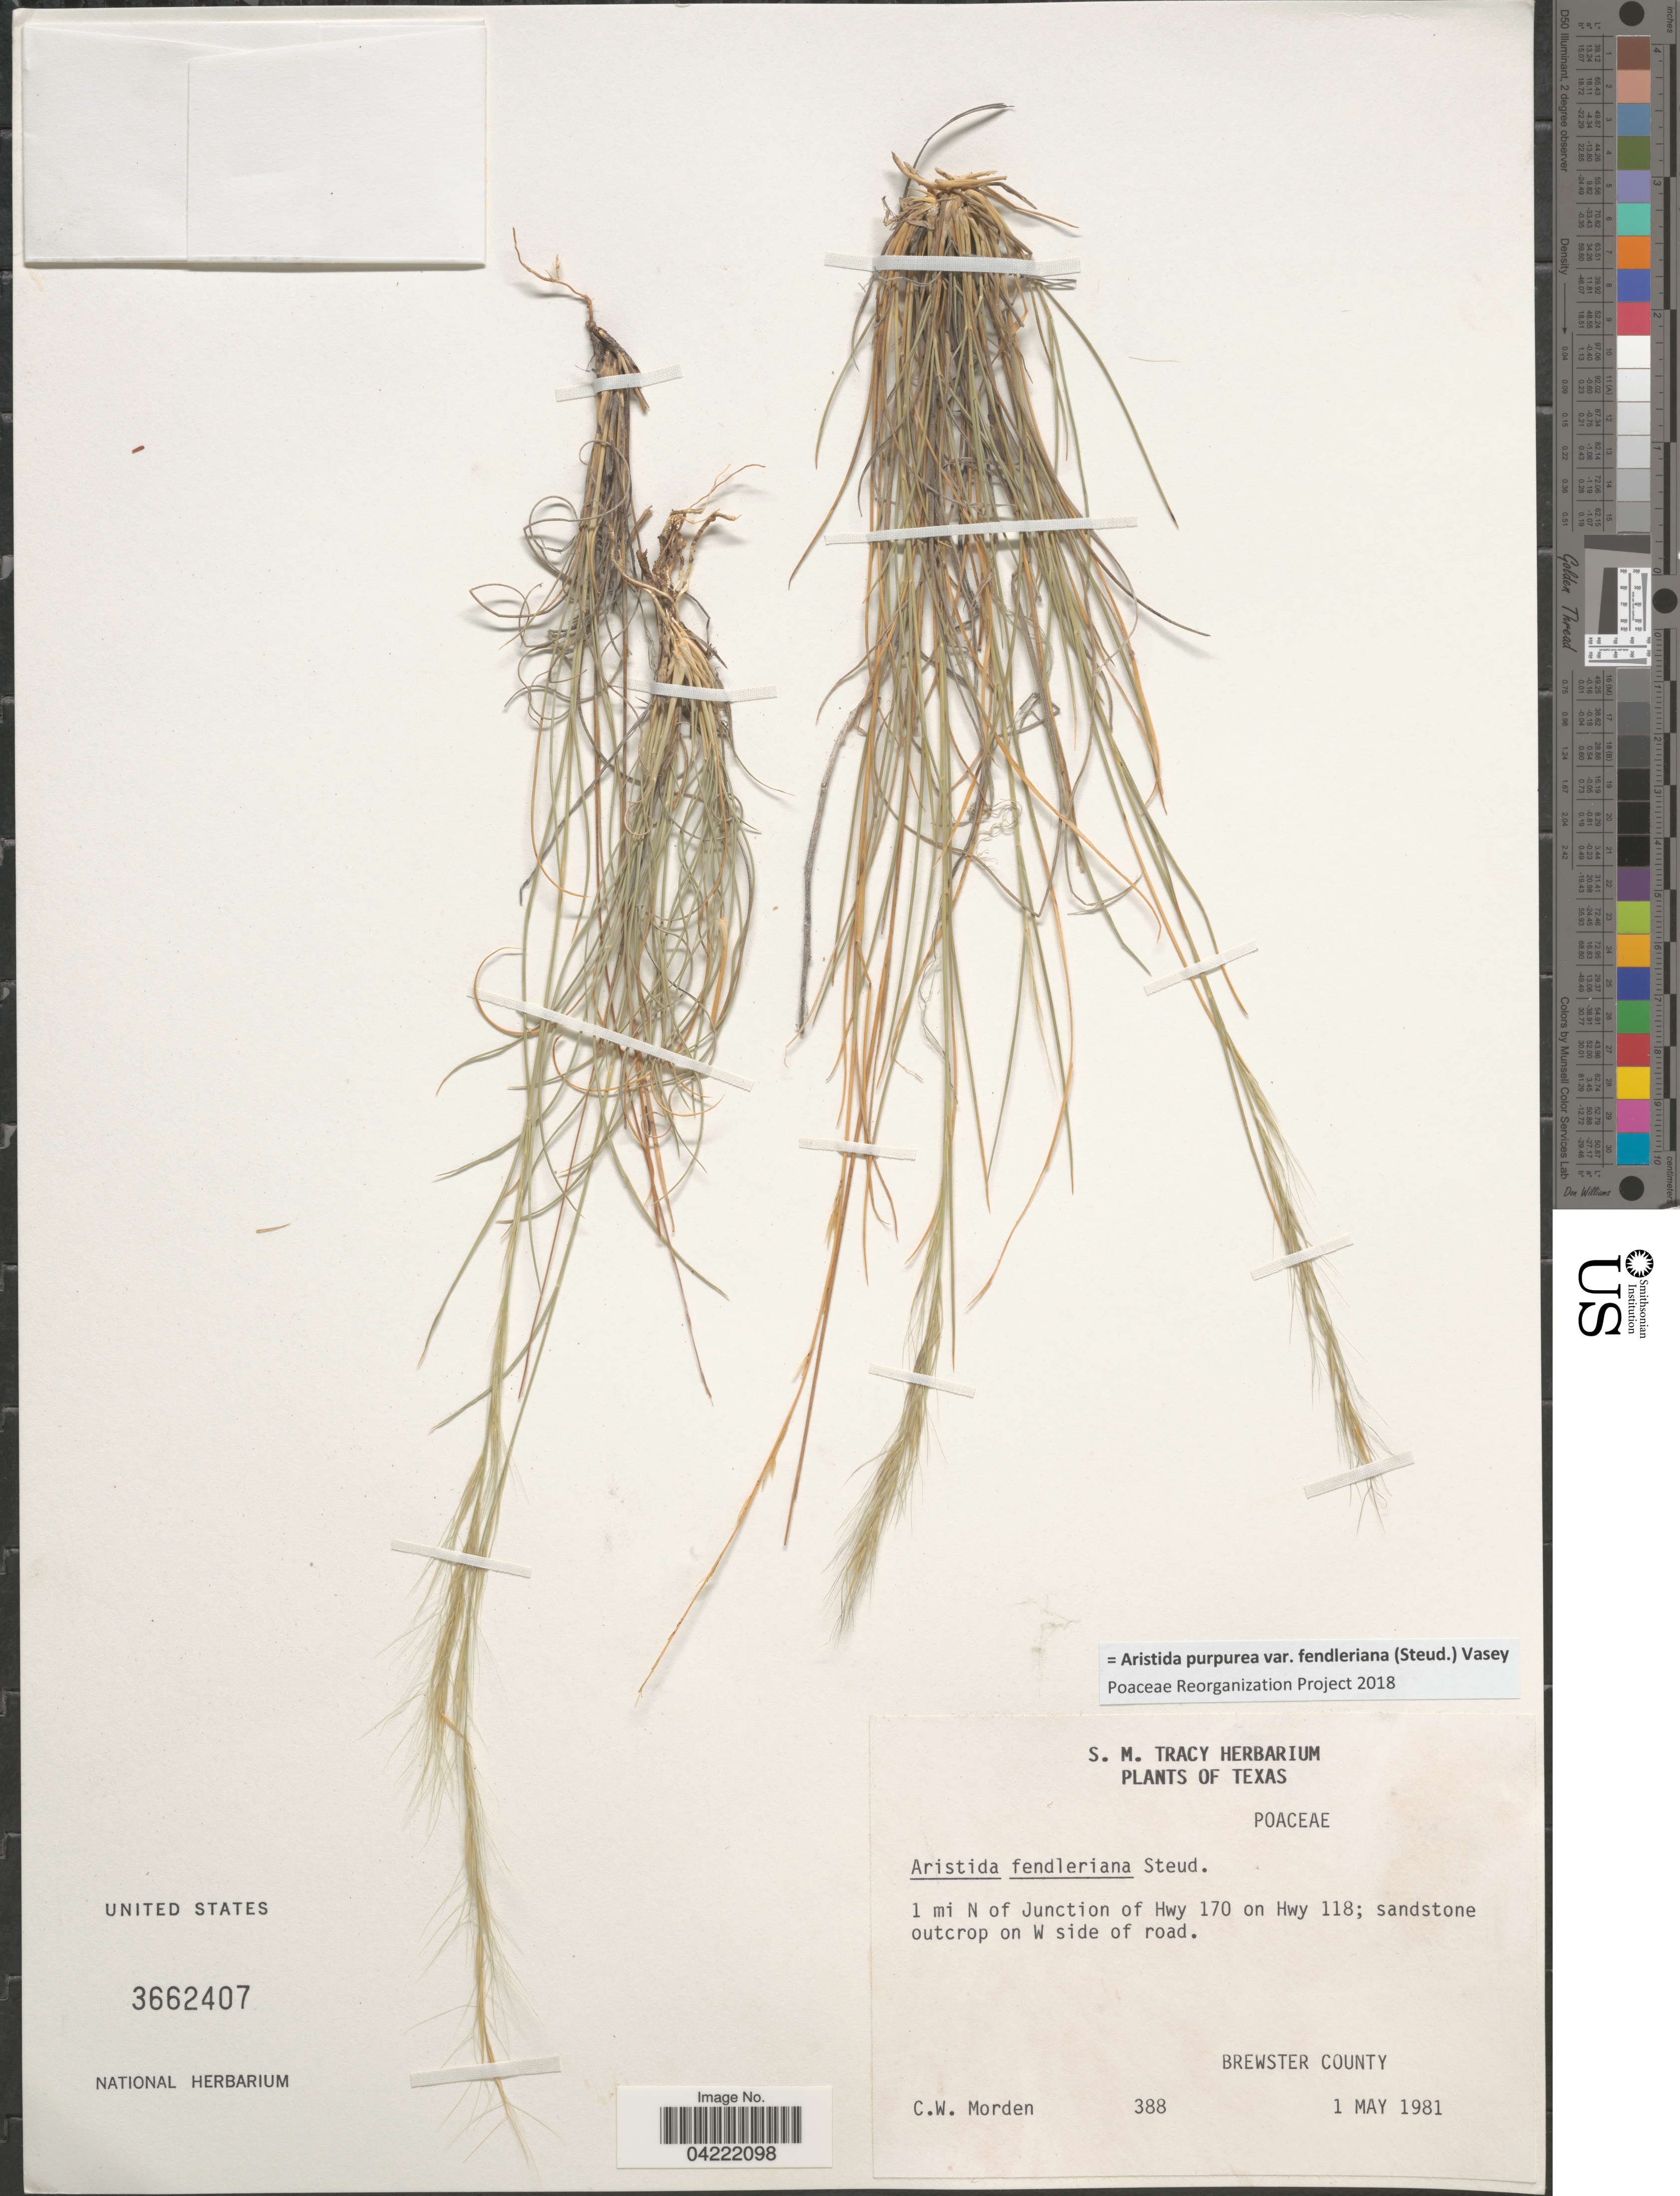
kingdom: Plantae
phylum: Tracheophyta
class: Liliopsida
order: Poales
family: Poaceae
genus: Aristida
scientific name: Aristida purpurea var. fendleriana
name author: (Steud.) Vasey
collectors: C. Morden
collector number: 388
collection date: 1981-05-01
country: United States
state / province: Texas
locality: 1 mi N of Junction of Hwy 170 on Hwy 118; sandstone outcrop on W side of road. Brewster County.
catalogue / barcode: US 3662407